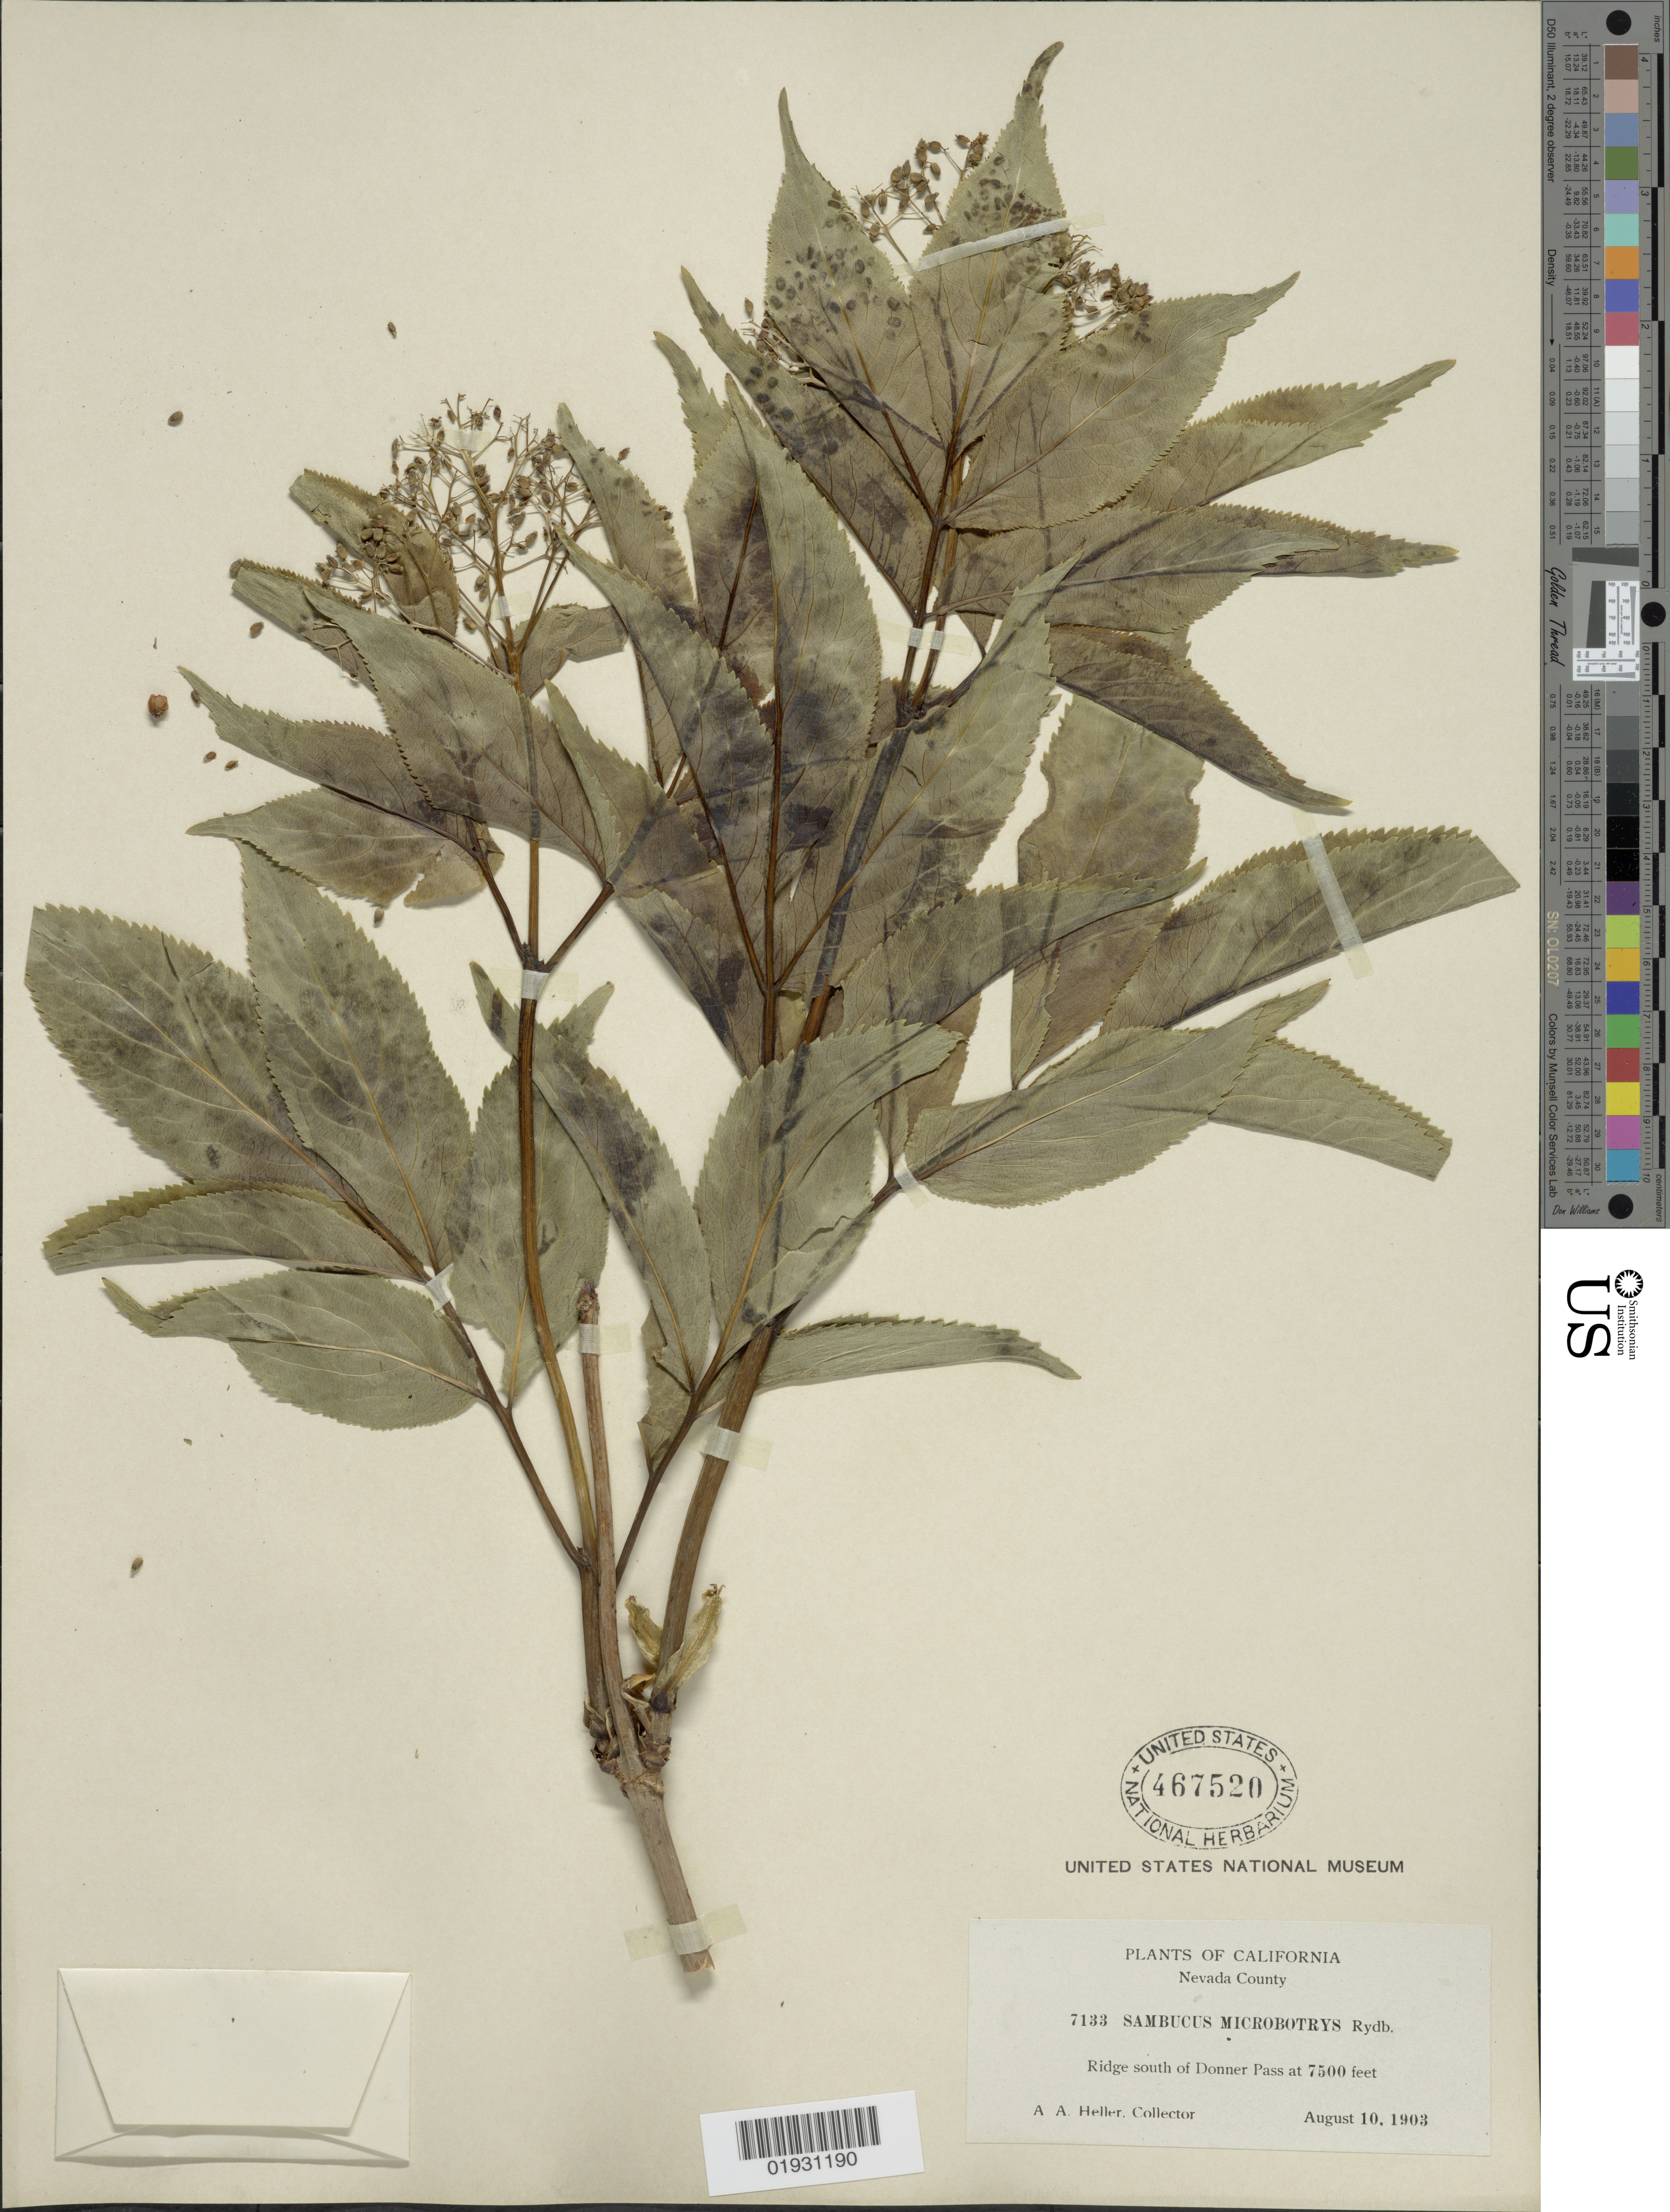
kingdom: Plantae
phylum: Tracheophyta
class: Magnoliopsida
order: Dipsacales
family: Viburnaceae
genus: Sambucus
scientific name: Sambucus microbotrys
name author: Rydb.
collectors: A. A. Heller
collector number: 7133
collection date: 1903-08-10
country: United States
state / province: California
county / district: Nevada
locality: Nevada County. Ridge south of Donner Pass.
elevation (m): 2286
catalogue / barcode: US 467520